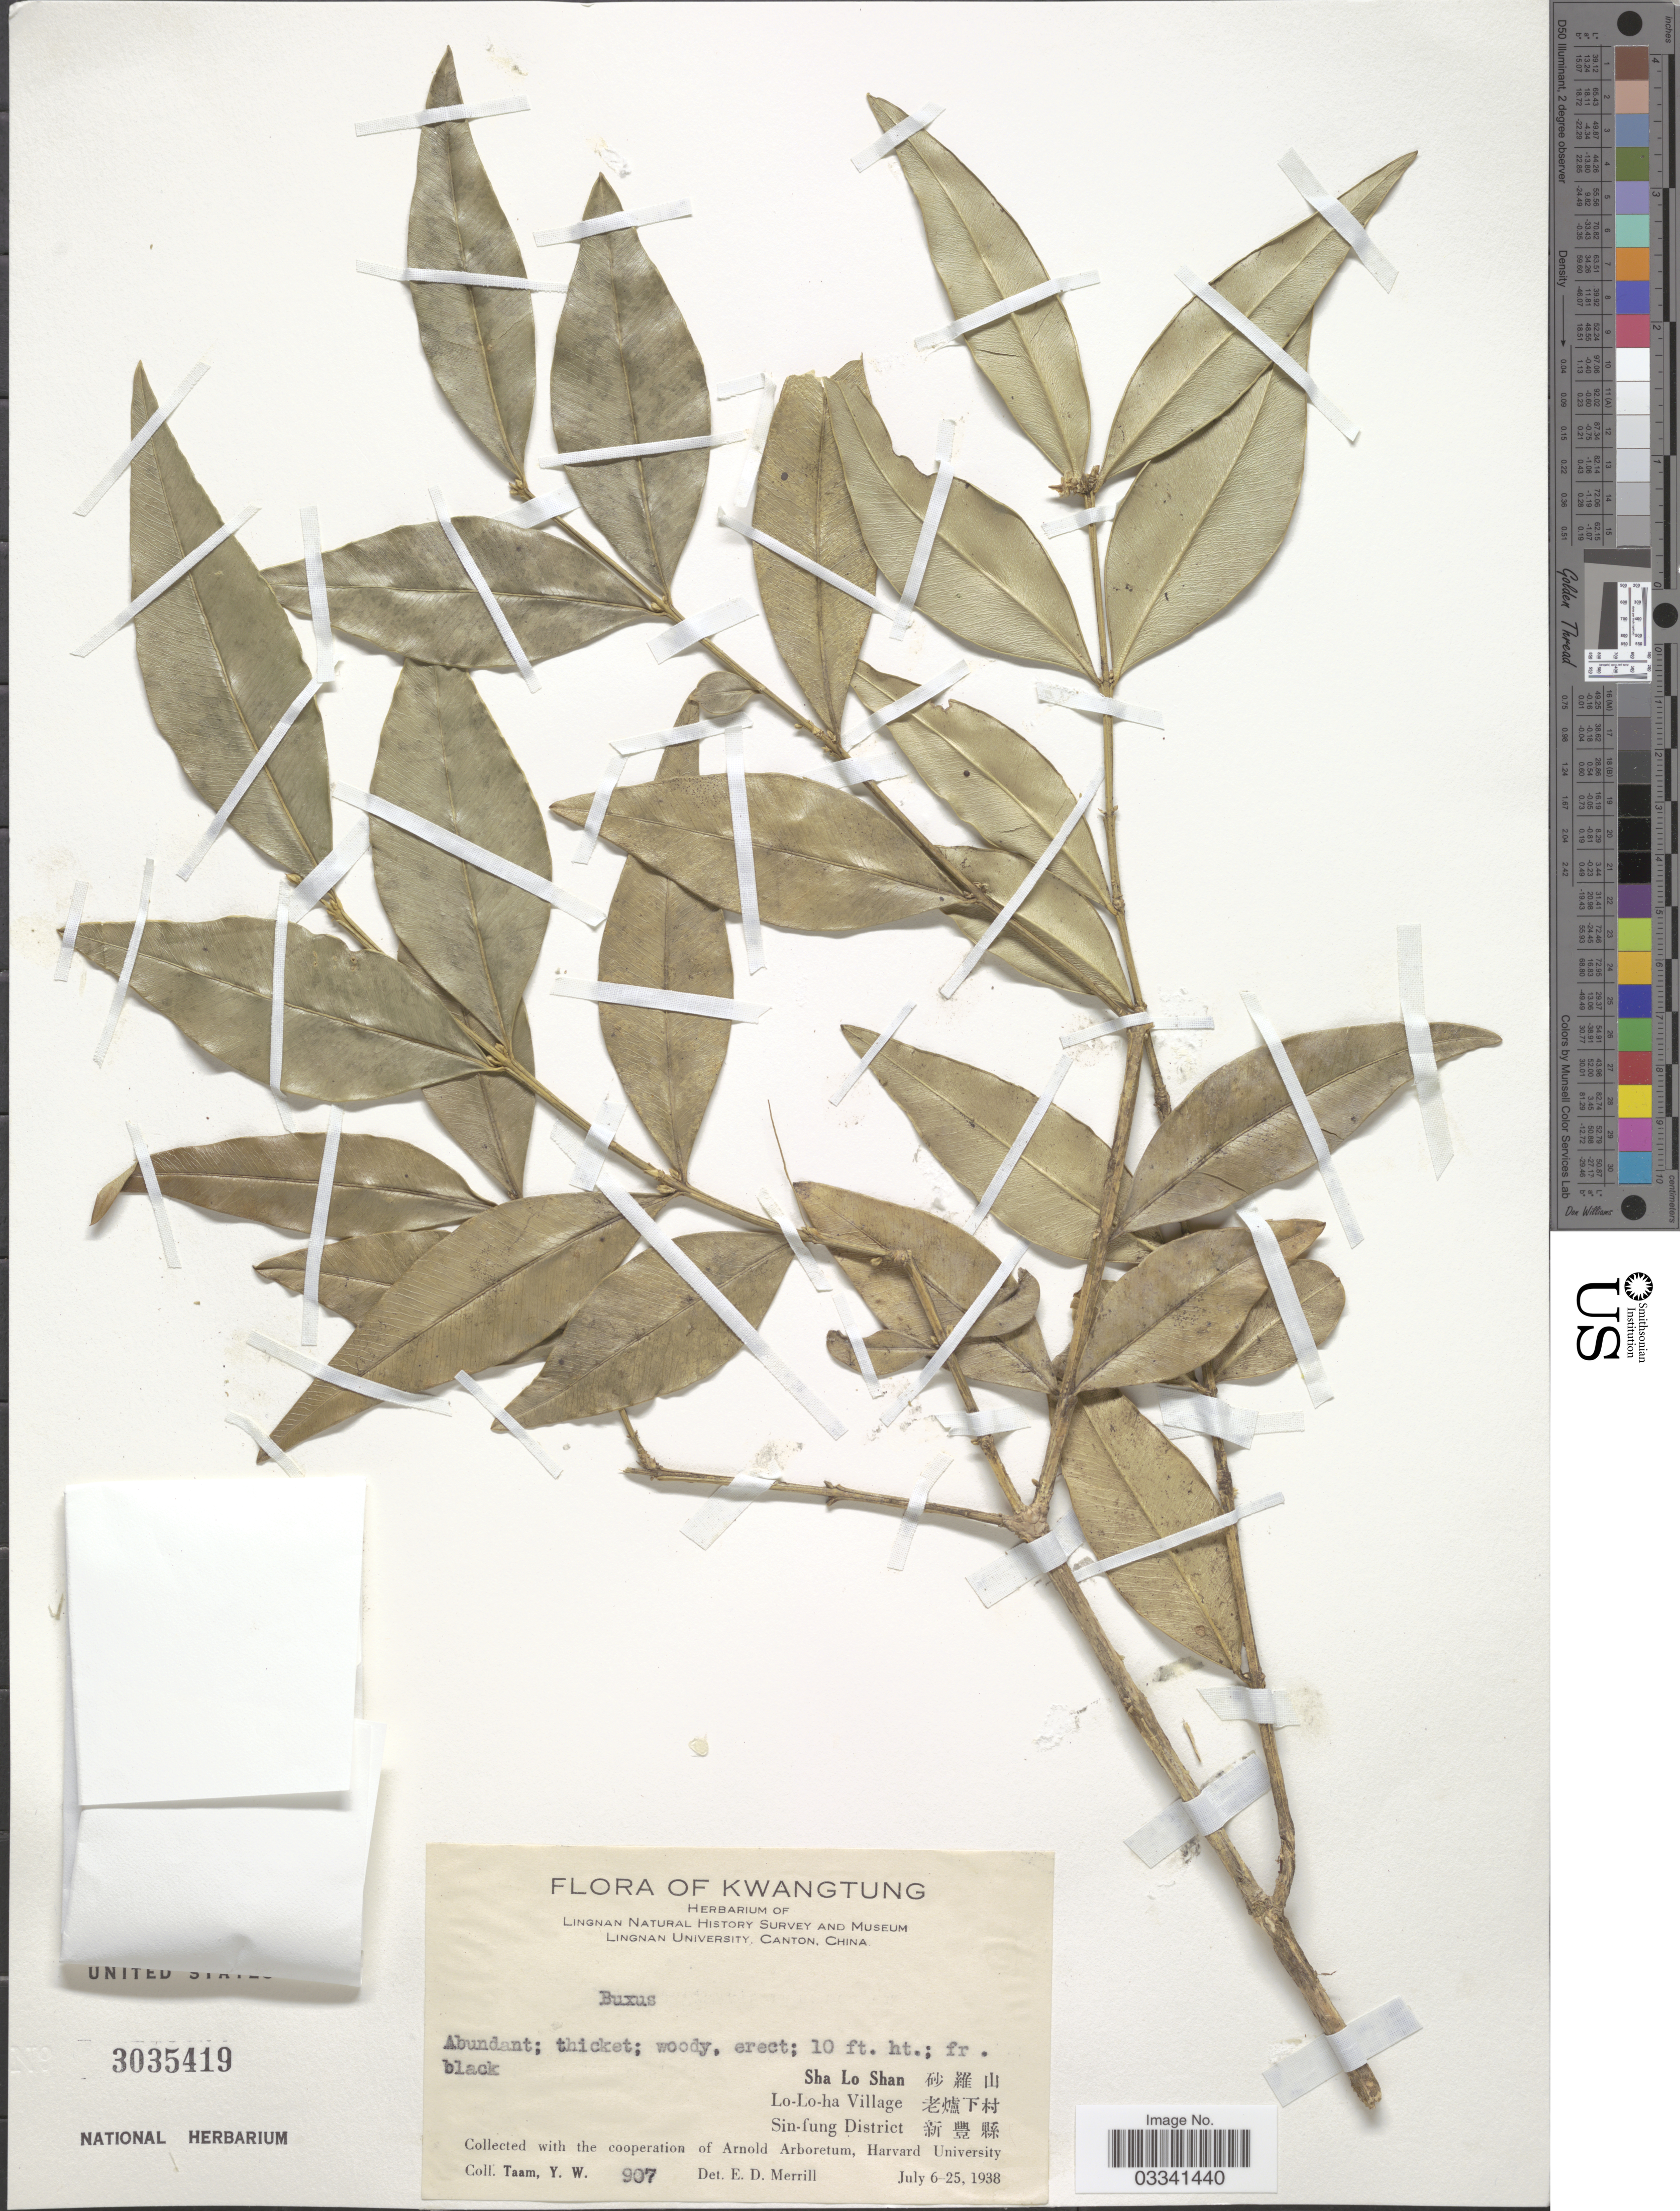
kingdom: Plantae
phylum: Tracheophyta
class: Magnoliopsida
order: Buxales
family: Buxaceae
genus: Buxus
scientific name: Buxus sinica var. insularis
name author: (Nakai) Cheng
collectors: Y. W. Taam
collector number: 907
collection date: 1938-07-06/1938-07-25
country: China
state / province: Guangdong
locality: Kwatung.Sha Lo Shan Lo-Lo-ha Village Sin-fung District .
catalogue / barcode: US 3035419